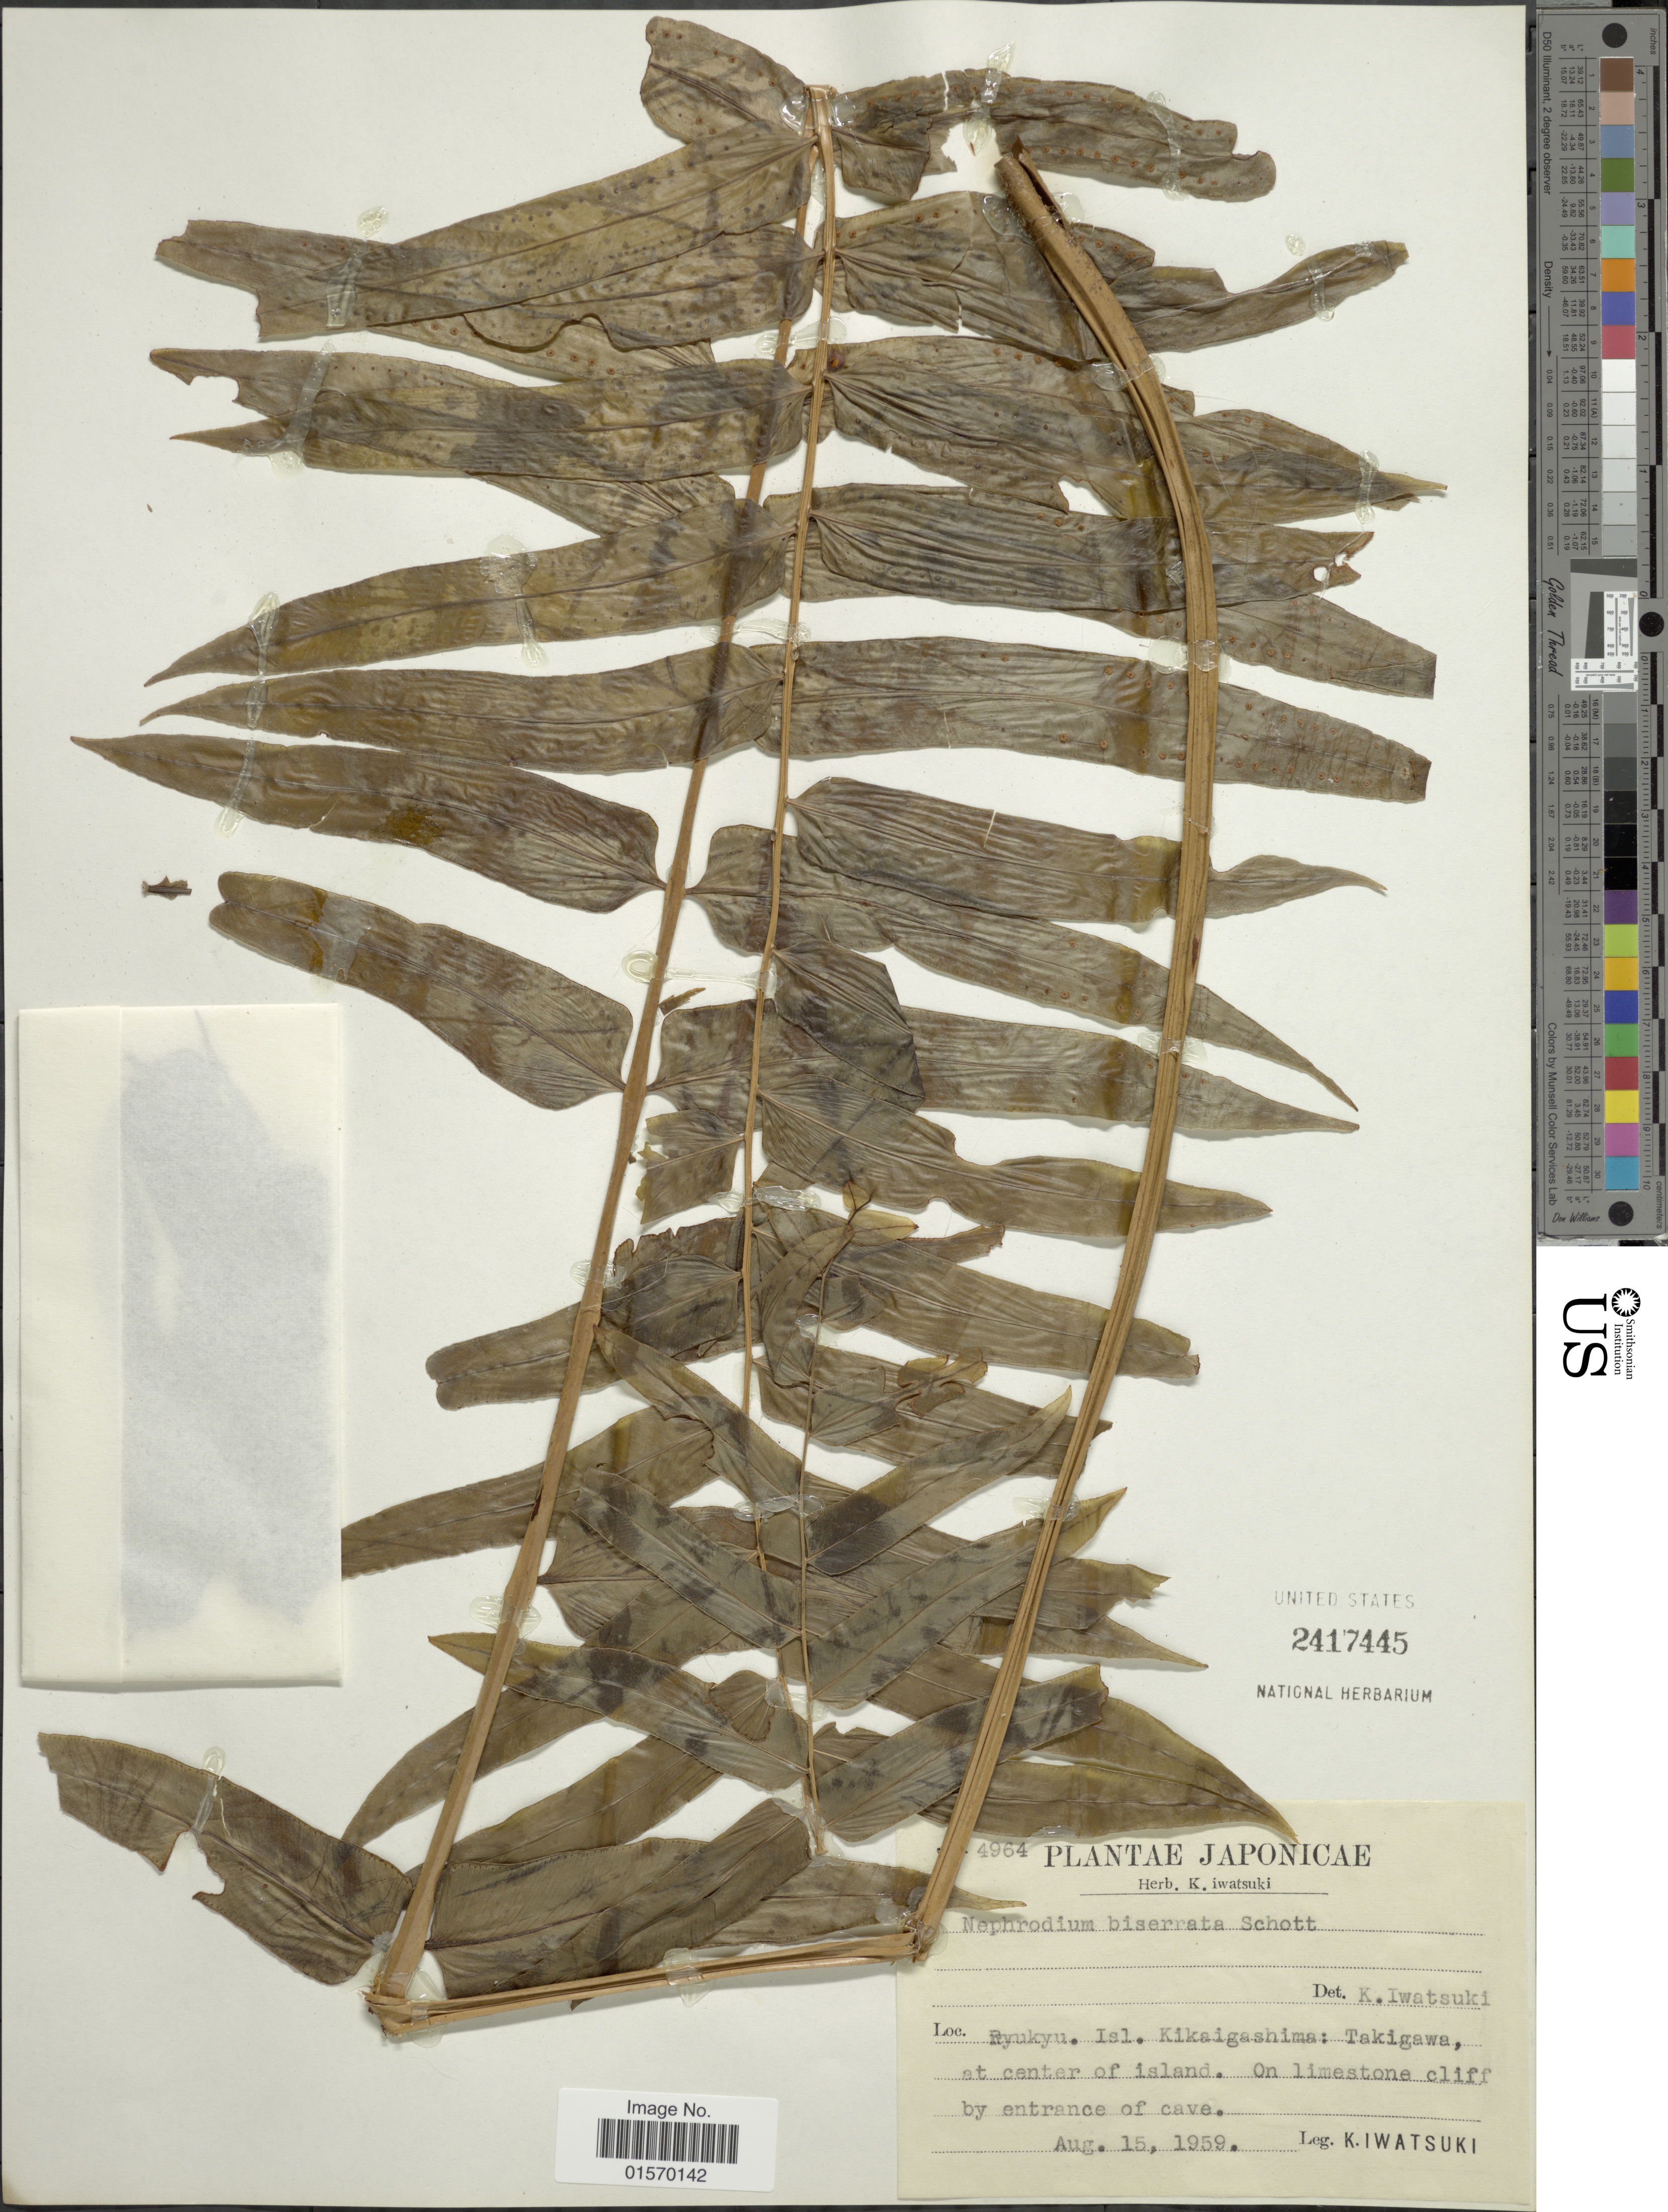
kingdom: Plantae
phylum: Tracheophyta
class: Polypodiopsida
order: Polypodiales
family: Nephrolepidaceae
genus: Nephrolepis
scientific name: Nephrolepis biserrata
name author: (Sw.) Schott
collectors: K. Iwatsuki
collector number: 4964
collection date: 1959-08-15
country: Japan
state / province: Okinawa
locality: Ryukyu. Isl. Kikaigashima: Takigawa, at center of island. By entrance of cave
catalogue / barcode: US 2417445